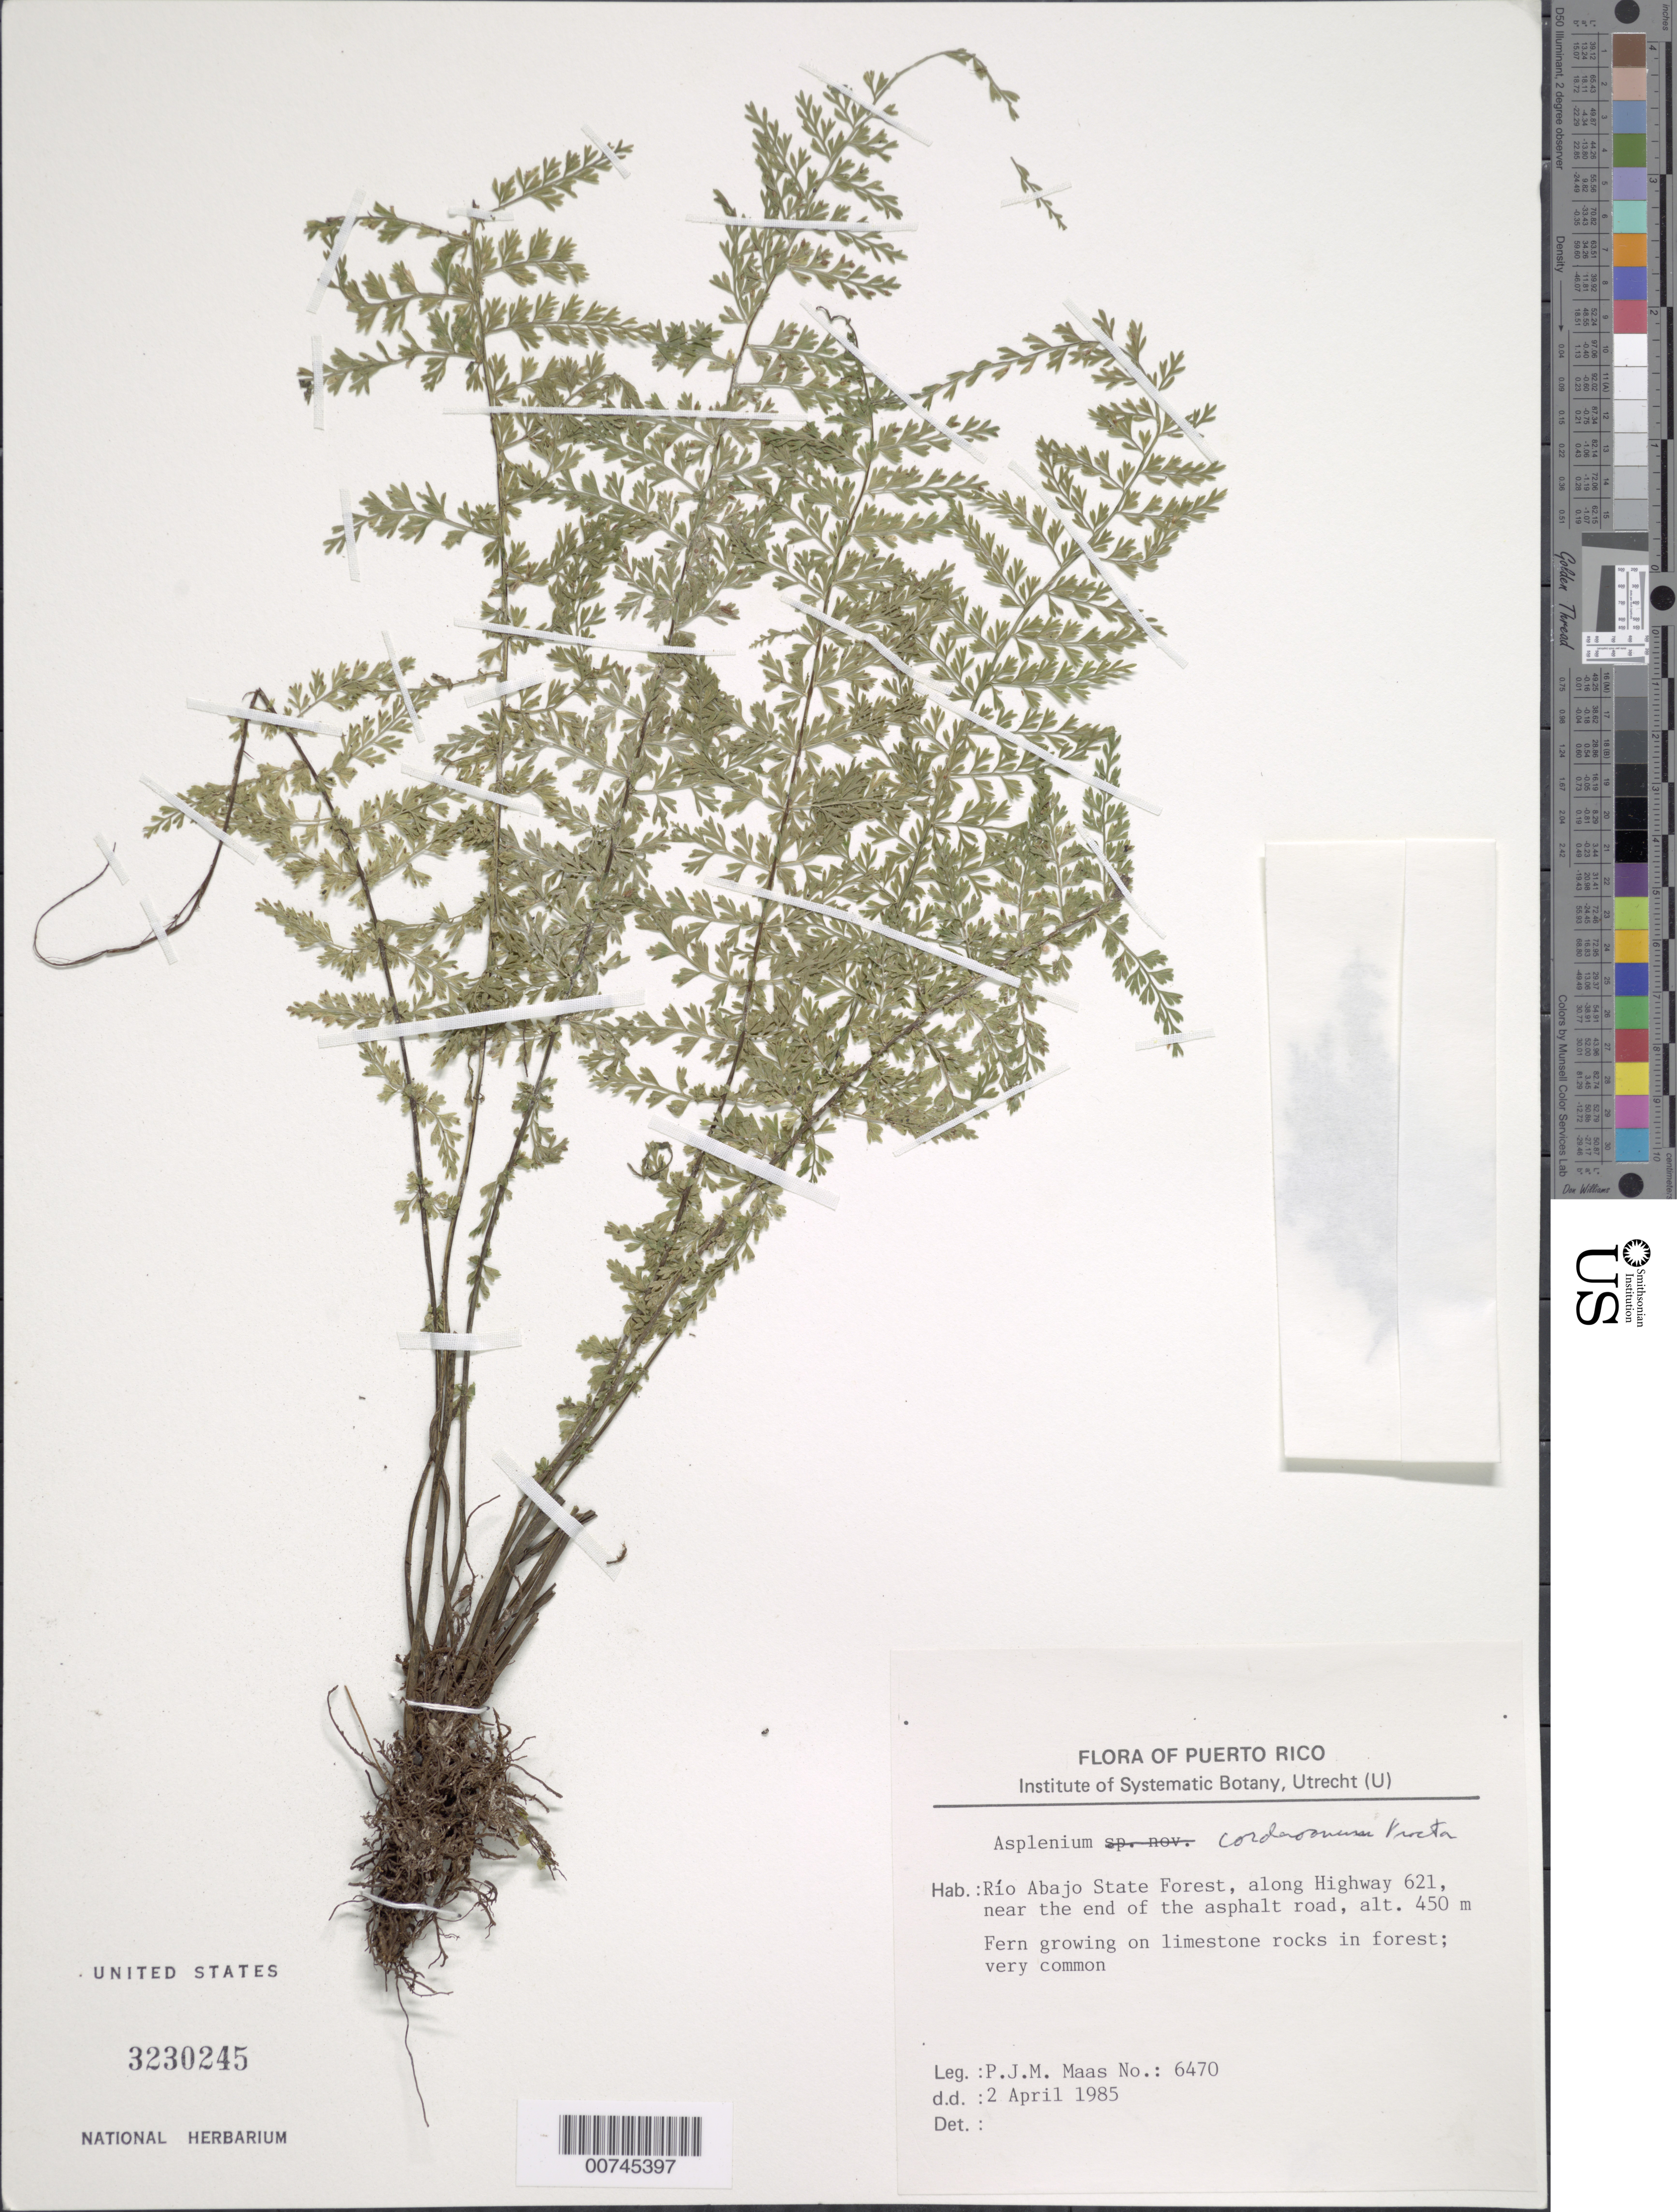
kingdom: Plantae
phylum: Tracheophyta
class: Polypodiopsida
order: Polypodiales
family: Aspleniaceae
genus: Asplenium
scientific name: Asplenium corderoanum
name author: Proctor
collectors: P. Maas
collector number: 6470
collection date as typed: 02 Apr 1985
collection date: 1985-04-02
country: Puerto Rico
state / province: Arecibo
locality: Río Abajo State forest, along Highway 621, near the end of the asphalt road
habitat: Fern growing on limestone rocks in forest; very common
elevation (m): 450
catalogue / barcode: US 3230245